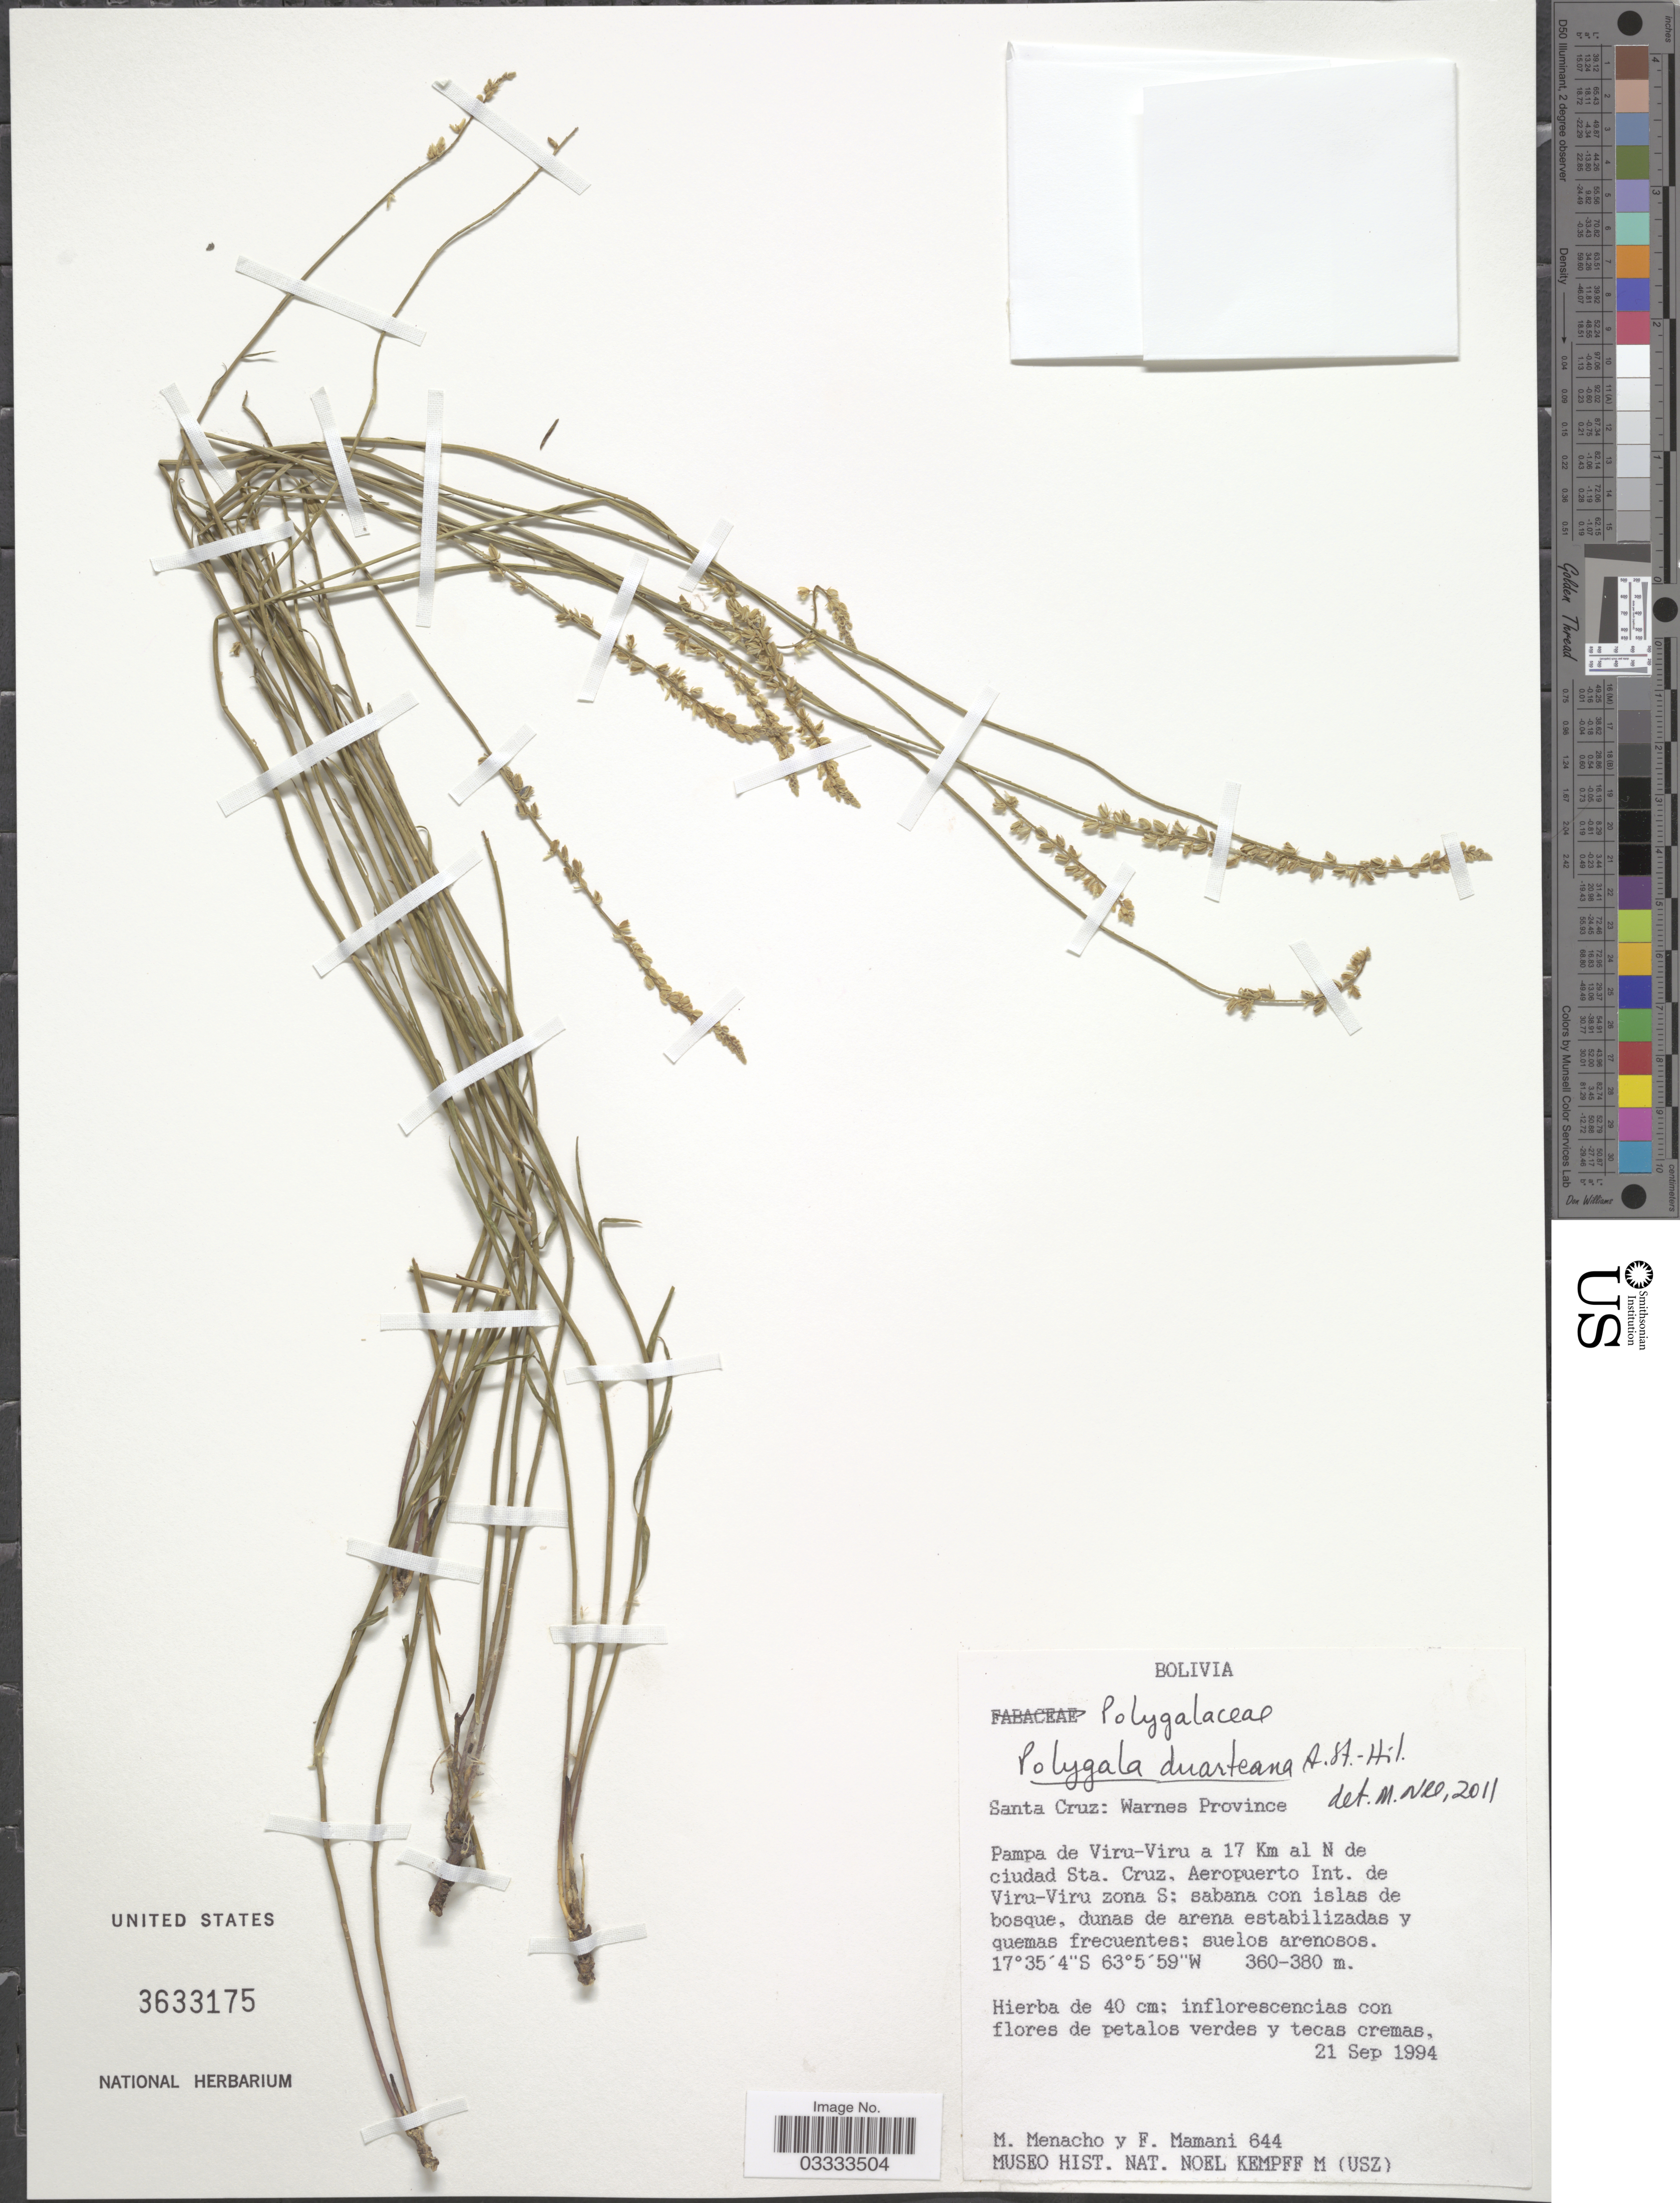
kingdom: Plantae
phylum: Tracheophyta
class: Magnoliopsida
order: Fabales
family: Polygalaceae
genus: Polygala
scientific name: Polygala duarteana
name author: A. St.-Hil. & Moq.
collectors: M. Menacho & F. Mamani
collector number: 644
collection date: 1994-09-21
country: Bolivia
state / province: Santa Cruz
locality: Warnes Province. Pampa de Viru-Viru a 17 Km al N de ciudad Sta. Cruz, Aeropuerto Int. de Viru-Viru zona S.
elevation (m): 360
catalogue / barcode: US 3633175